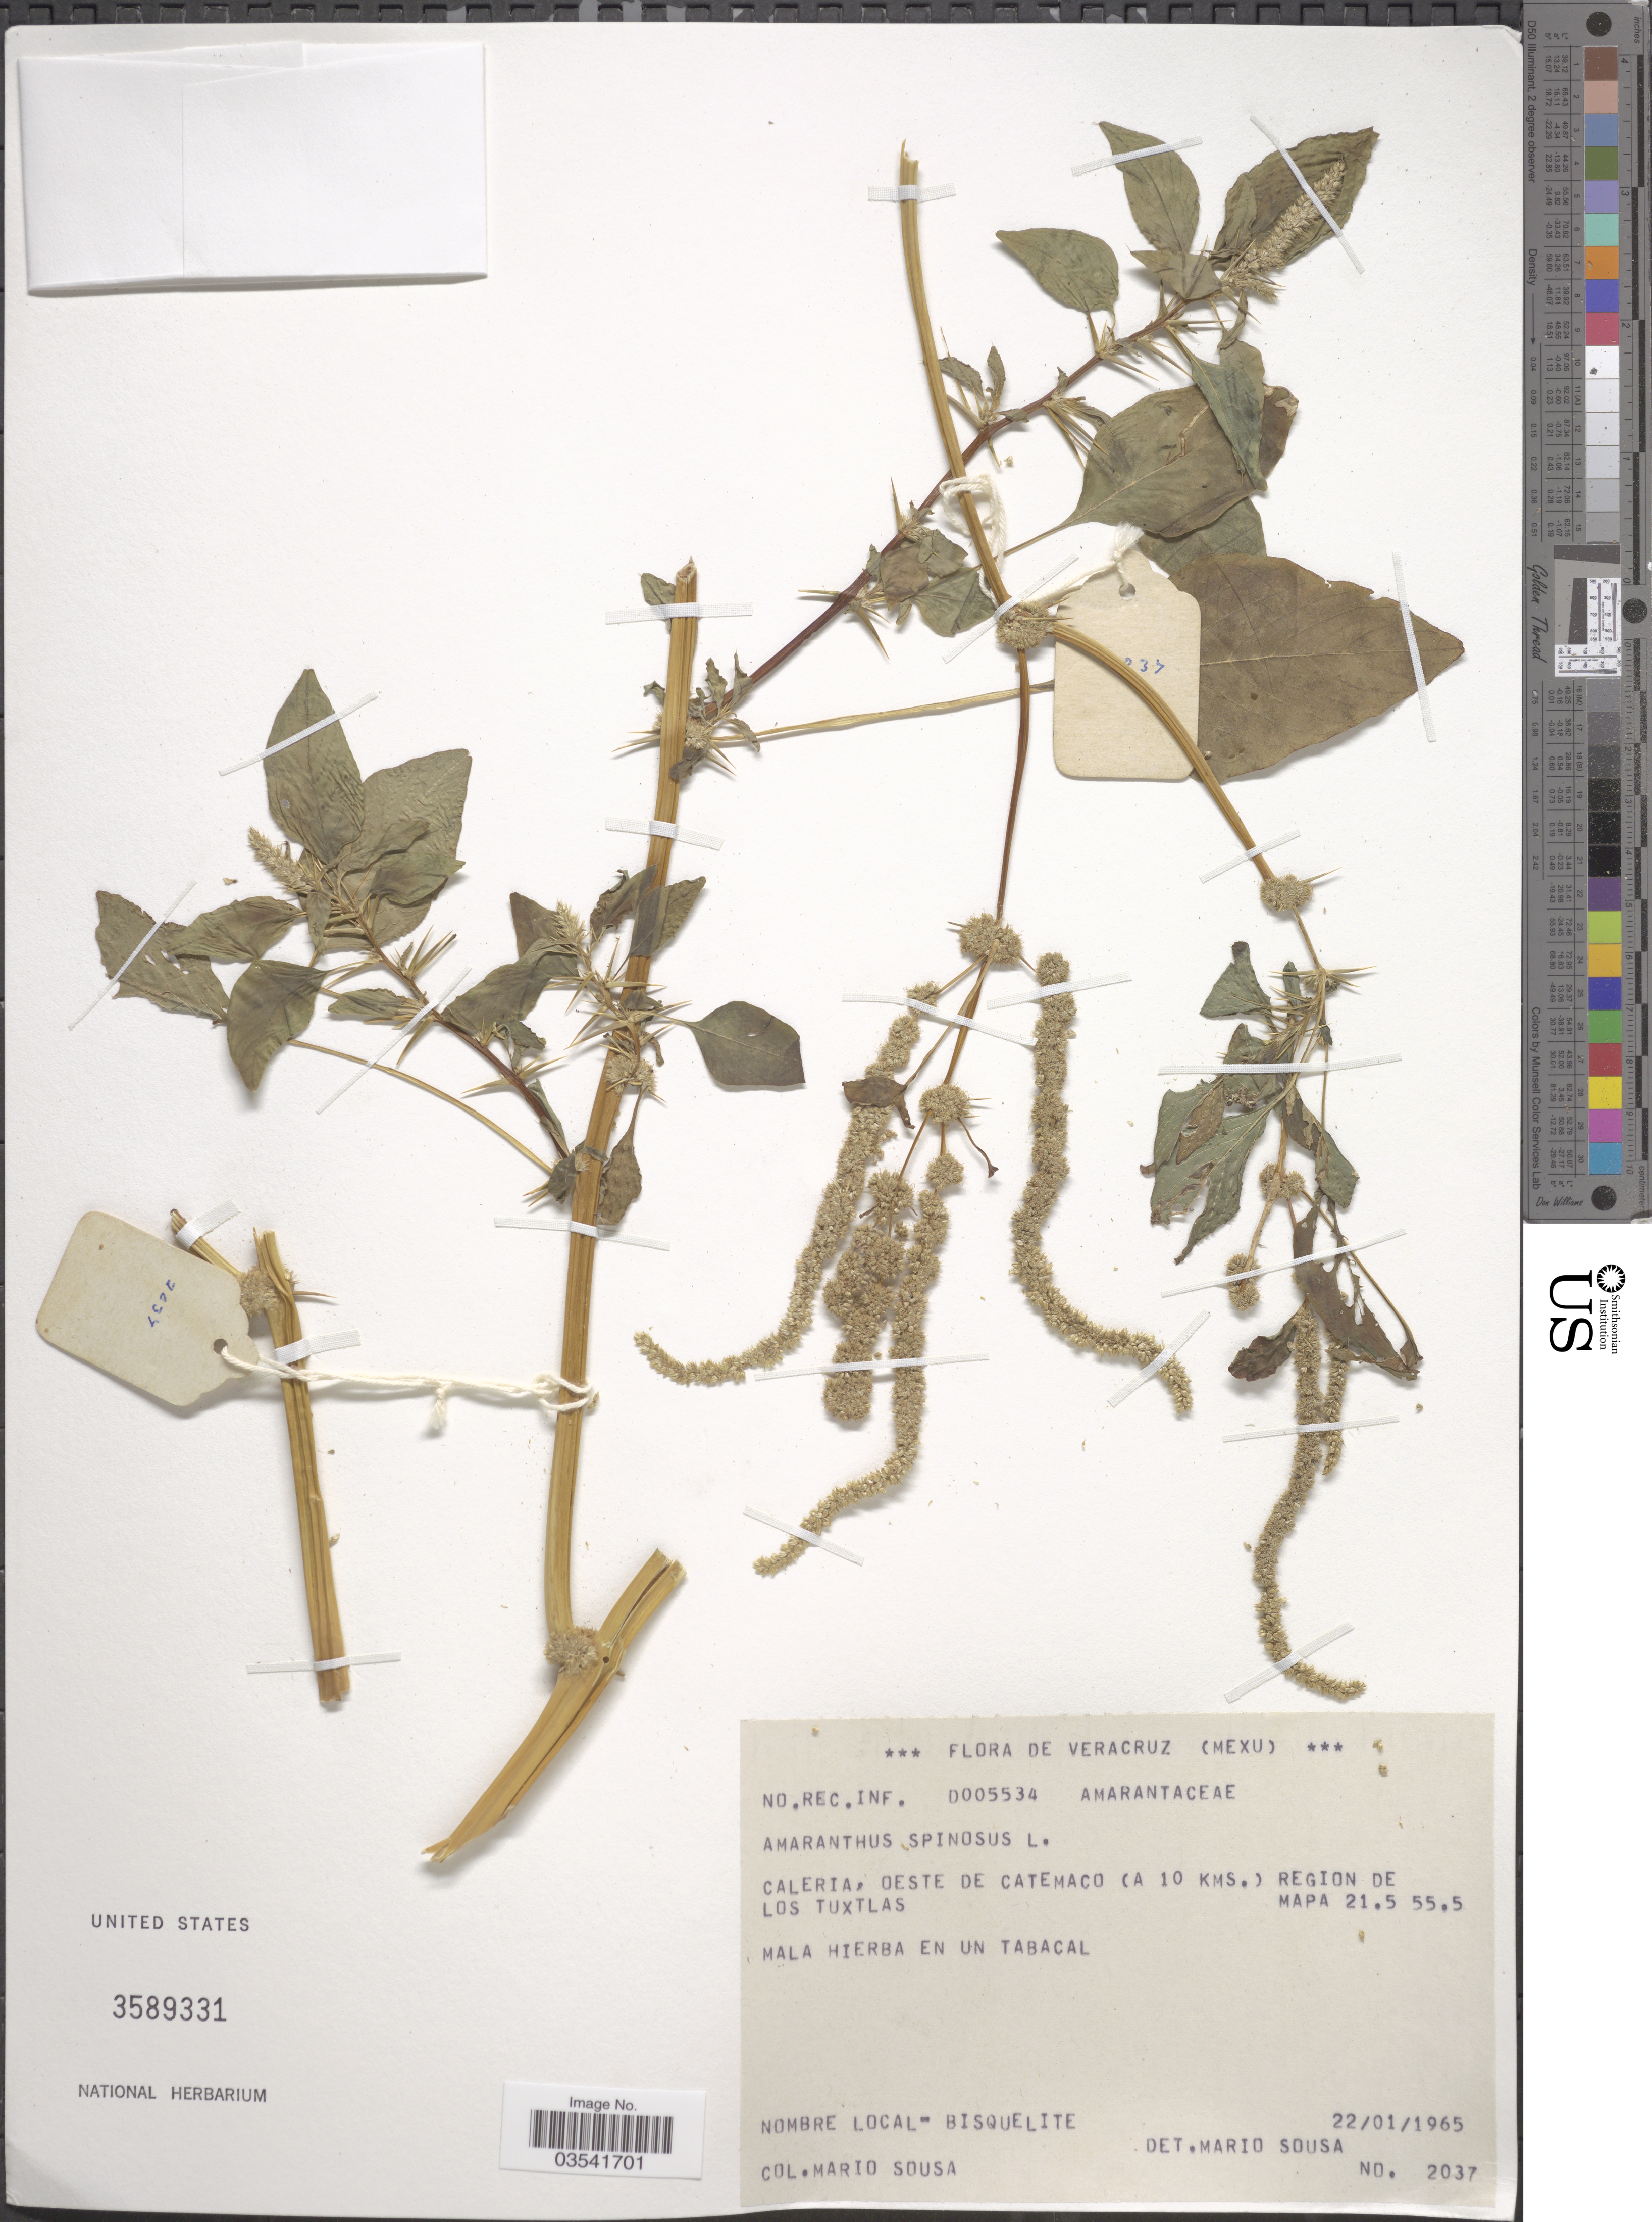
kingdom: Plantae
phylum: Tracheophyta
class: Magnoliopsida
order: Caryophyllales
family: Amaranthaceae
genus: Amaranthus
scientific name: Amaranthus spinosus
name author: L.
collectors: M. Sousa S.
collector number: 2037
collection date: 1965-01-22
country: Mexico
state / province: Veracruz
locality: Veracruz. Caleria, Oeste de Catemaco (A 10 Kms.) Region de Los Tuxtlas Mapa 21.5 55.5.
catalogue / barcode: US 3589331